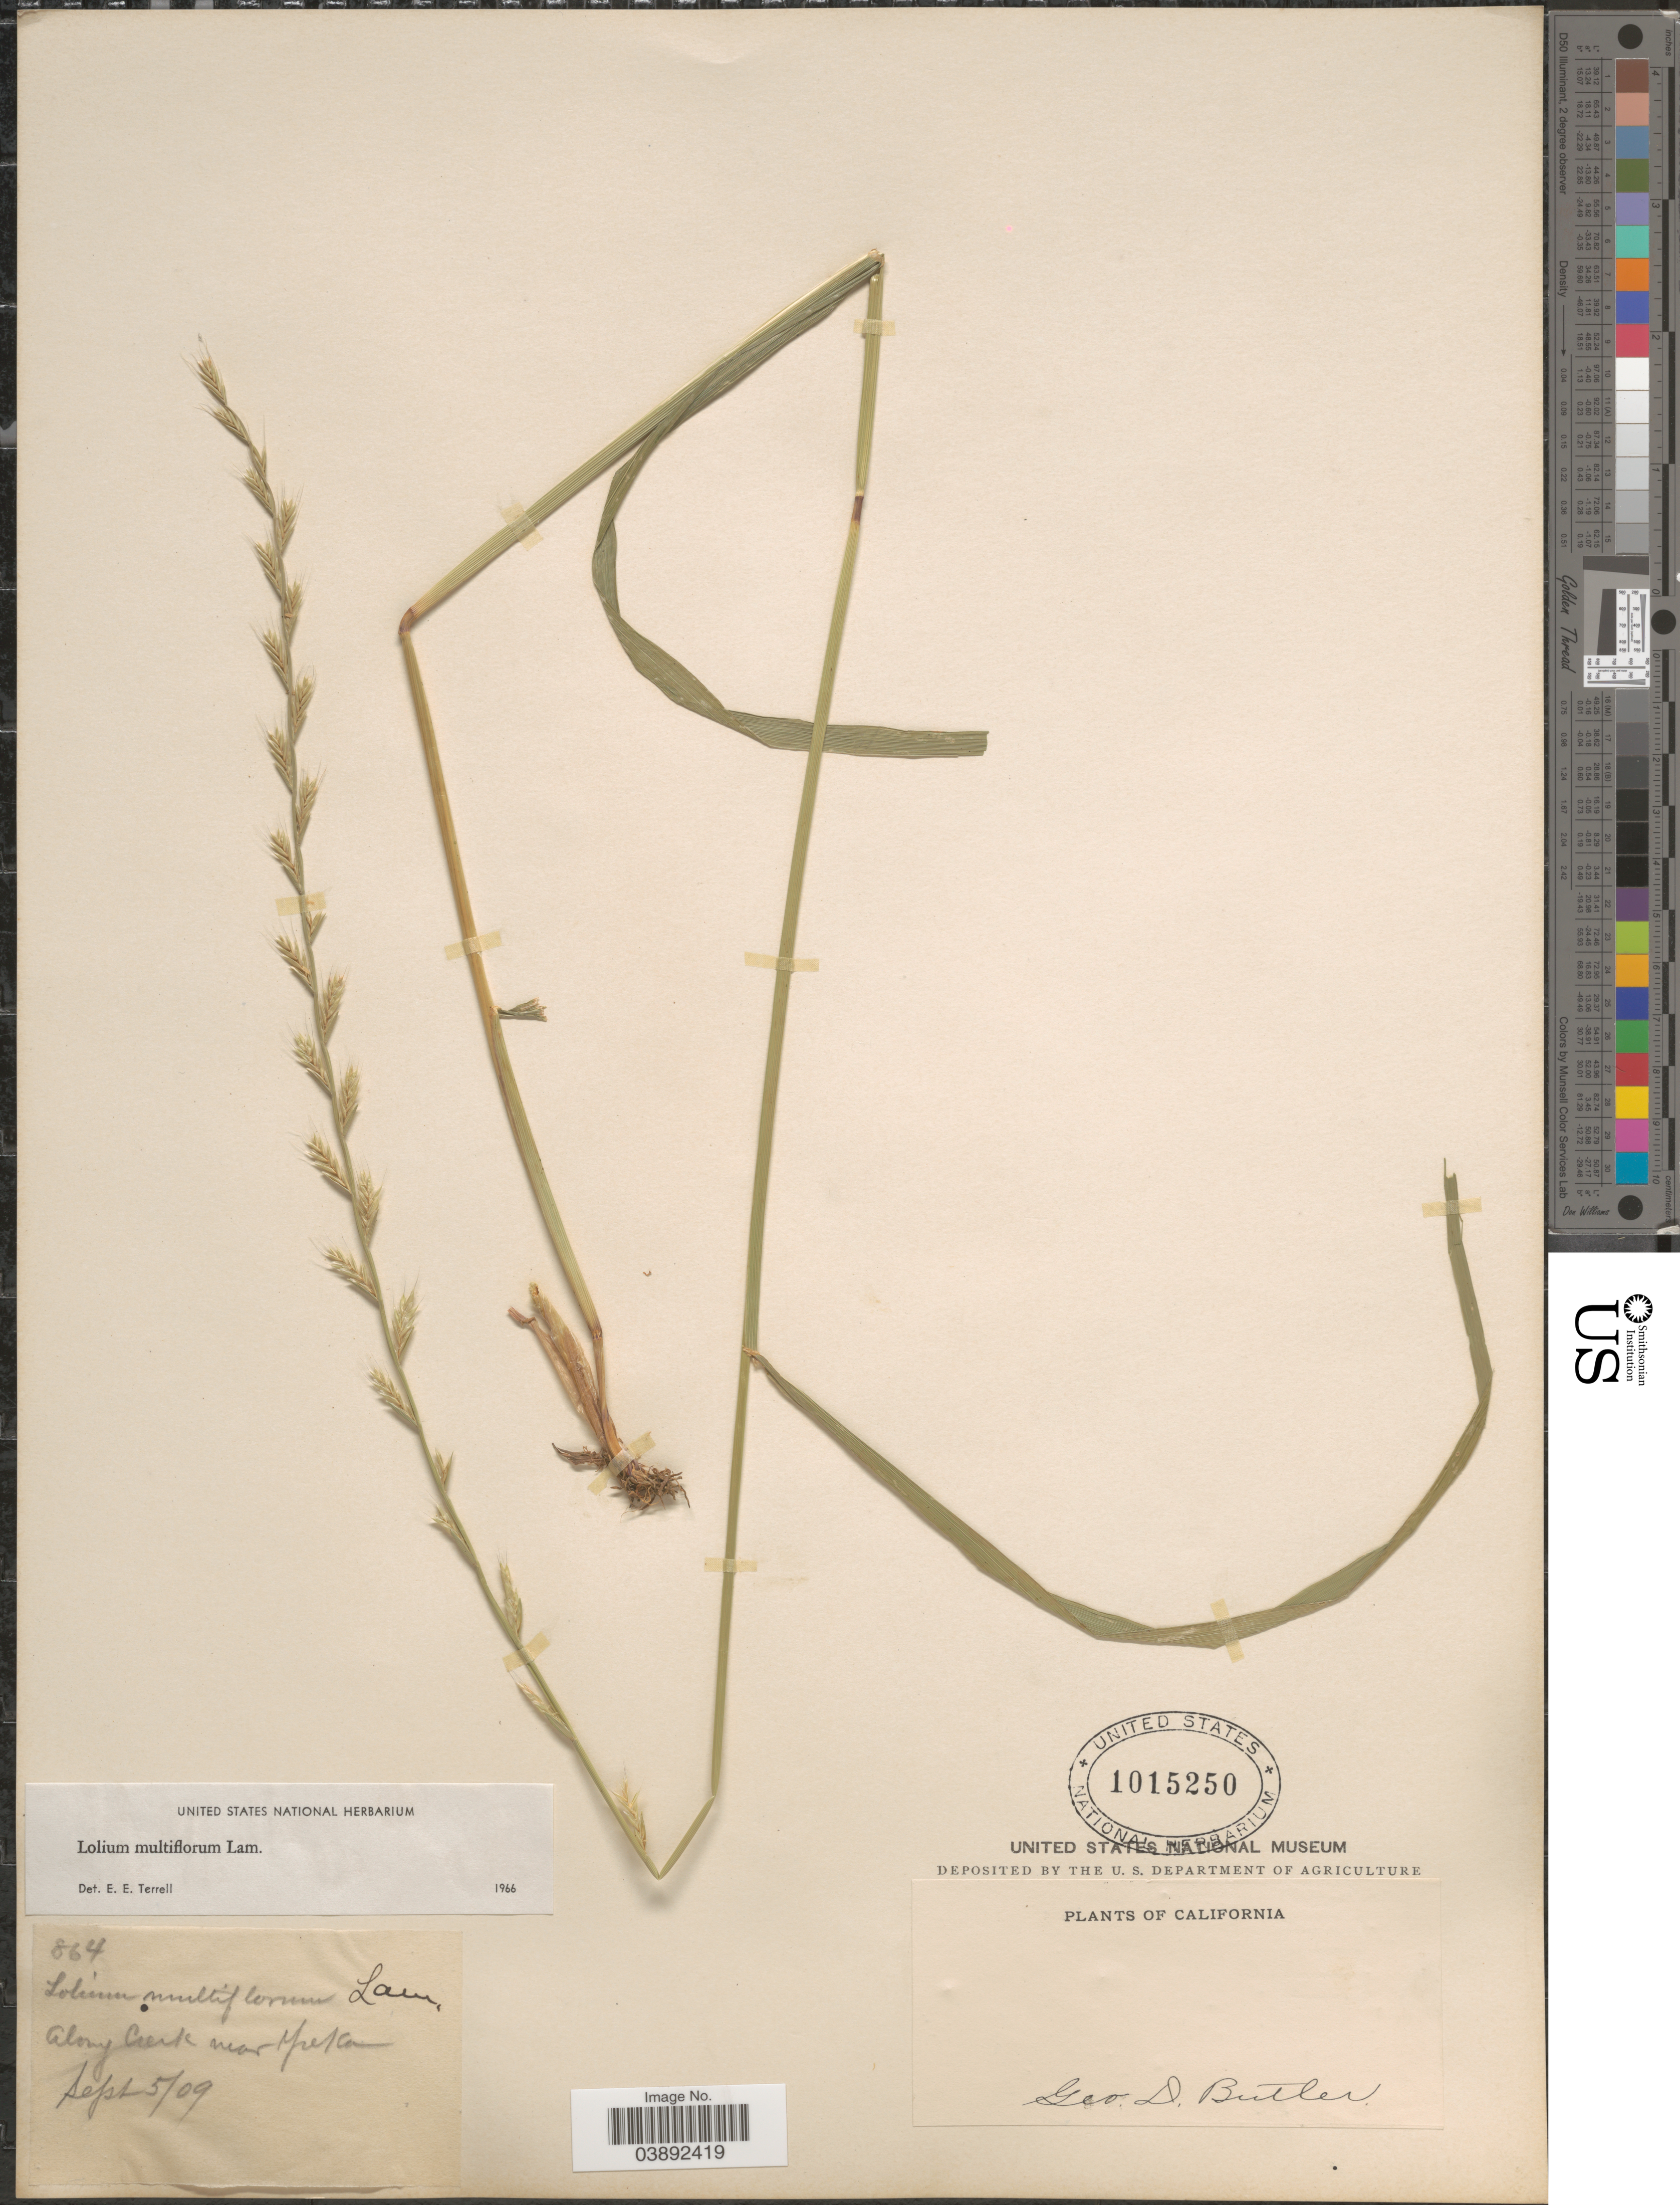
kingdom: Plantae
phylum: Tracheophyta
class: Liliopsida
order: Poales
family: Poaceae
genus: Lolium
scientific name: Lolium multiflorum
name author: Lam.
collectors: G. D. Butler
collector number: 864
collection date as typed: Transcribed d/m/y: 5/9/9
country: United States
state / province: California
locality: Along Creek near Yreka.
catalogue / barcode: US 1015250